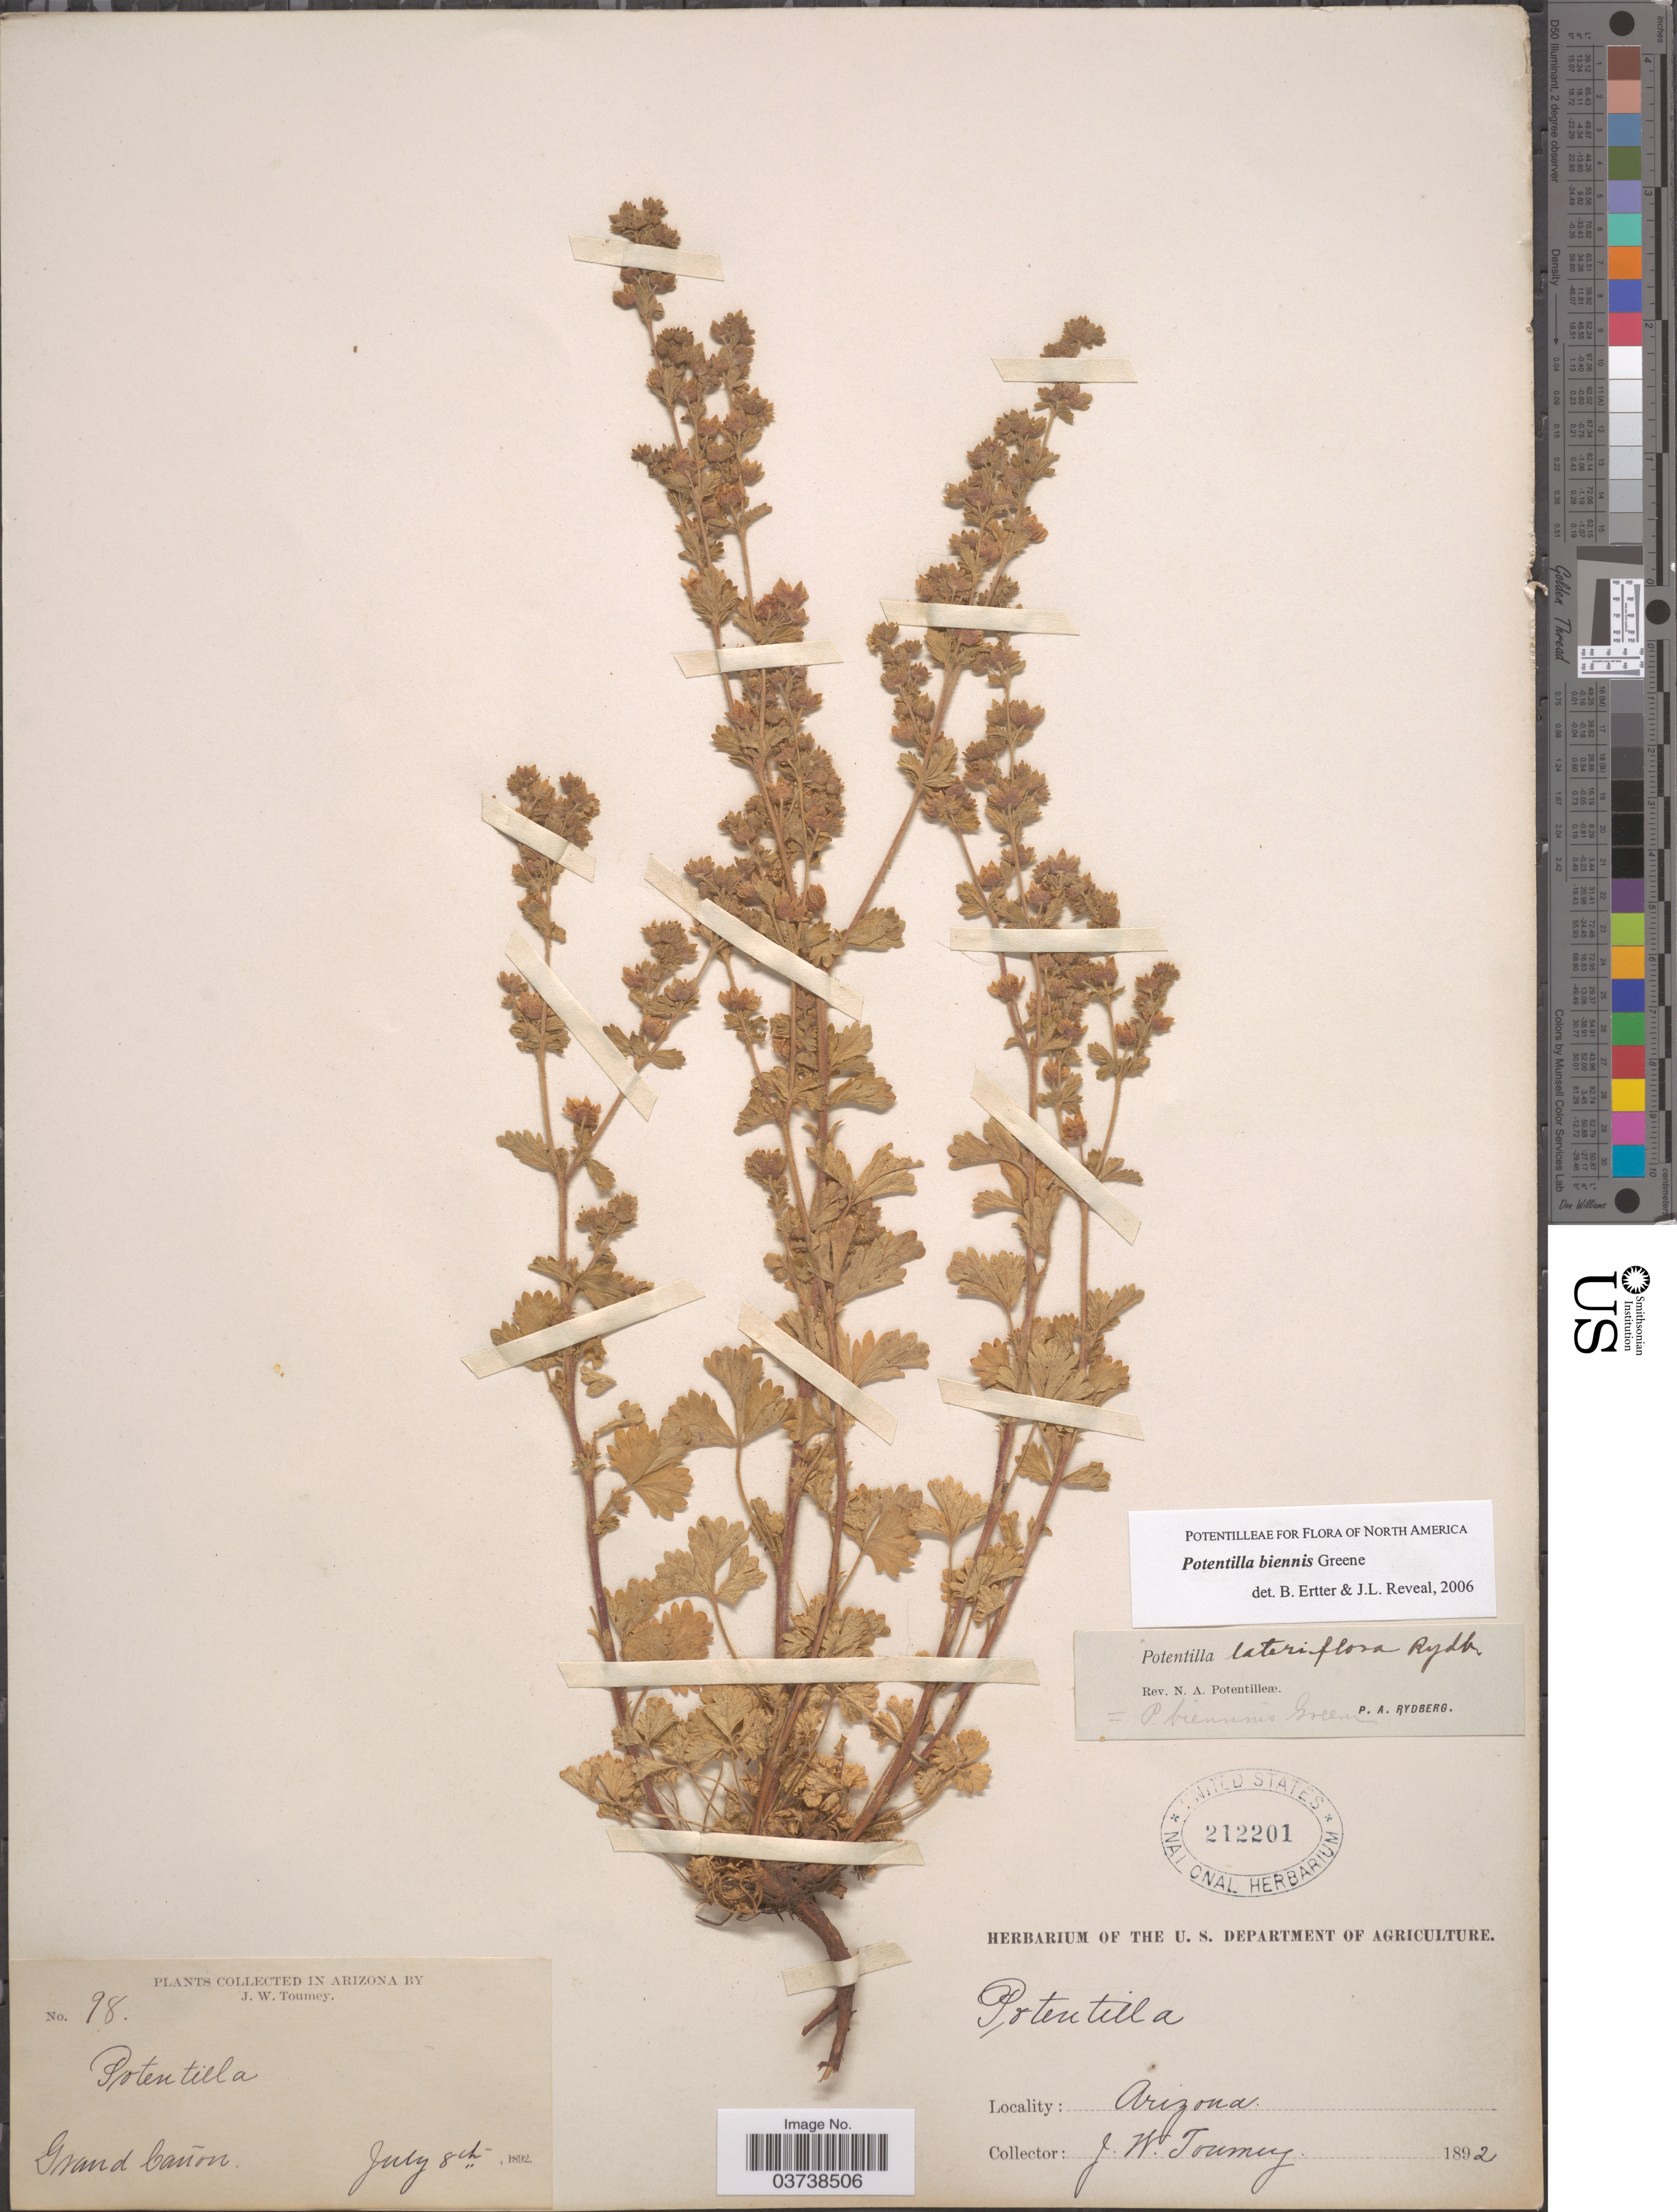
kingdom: Plantae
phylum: Tracheophyta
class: Magnoliopsida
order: Rosales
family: Rosaceae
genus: Potentilla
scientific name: Potentilla biennis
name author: Greene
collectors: J. Tourney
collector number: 98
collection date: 1892-07-08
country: United States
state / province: Arizona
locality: Grand Cañon.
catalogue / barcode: US 212201